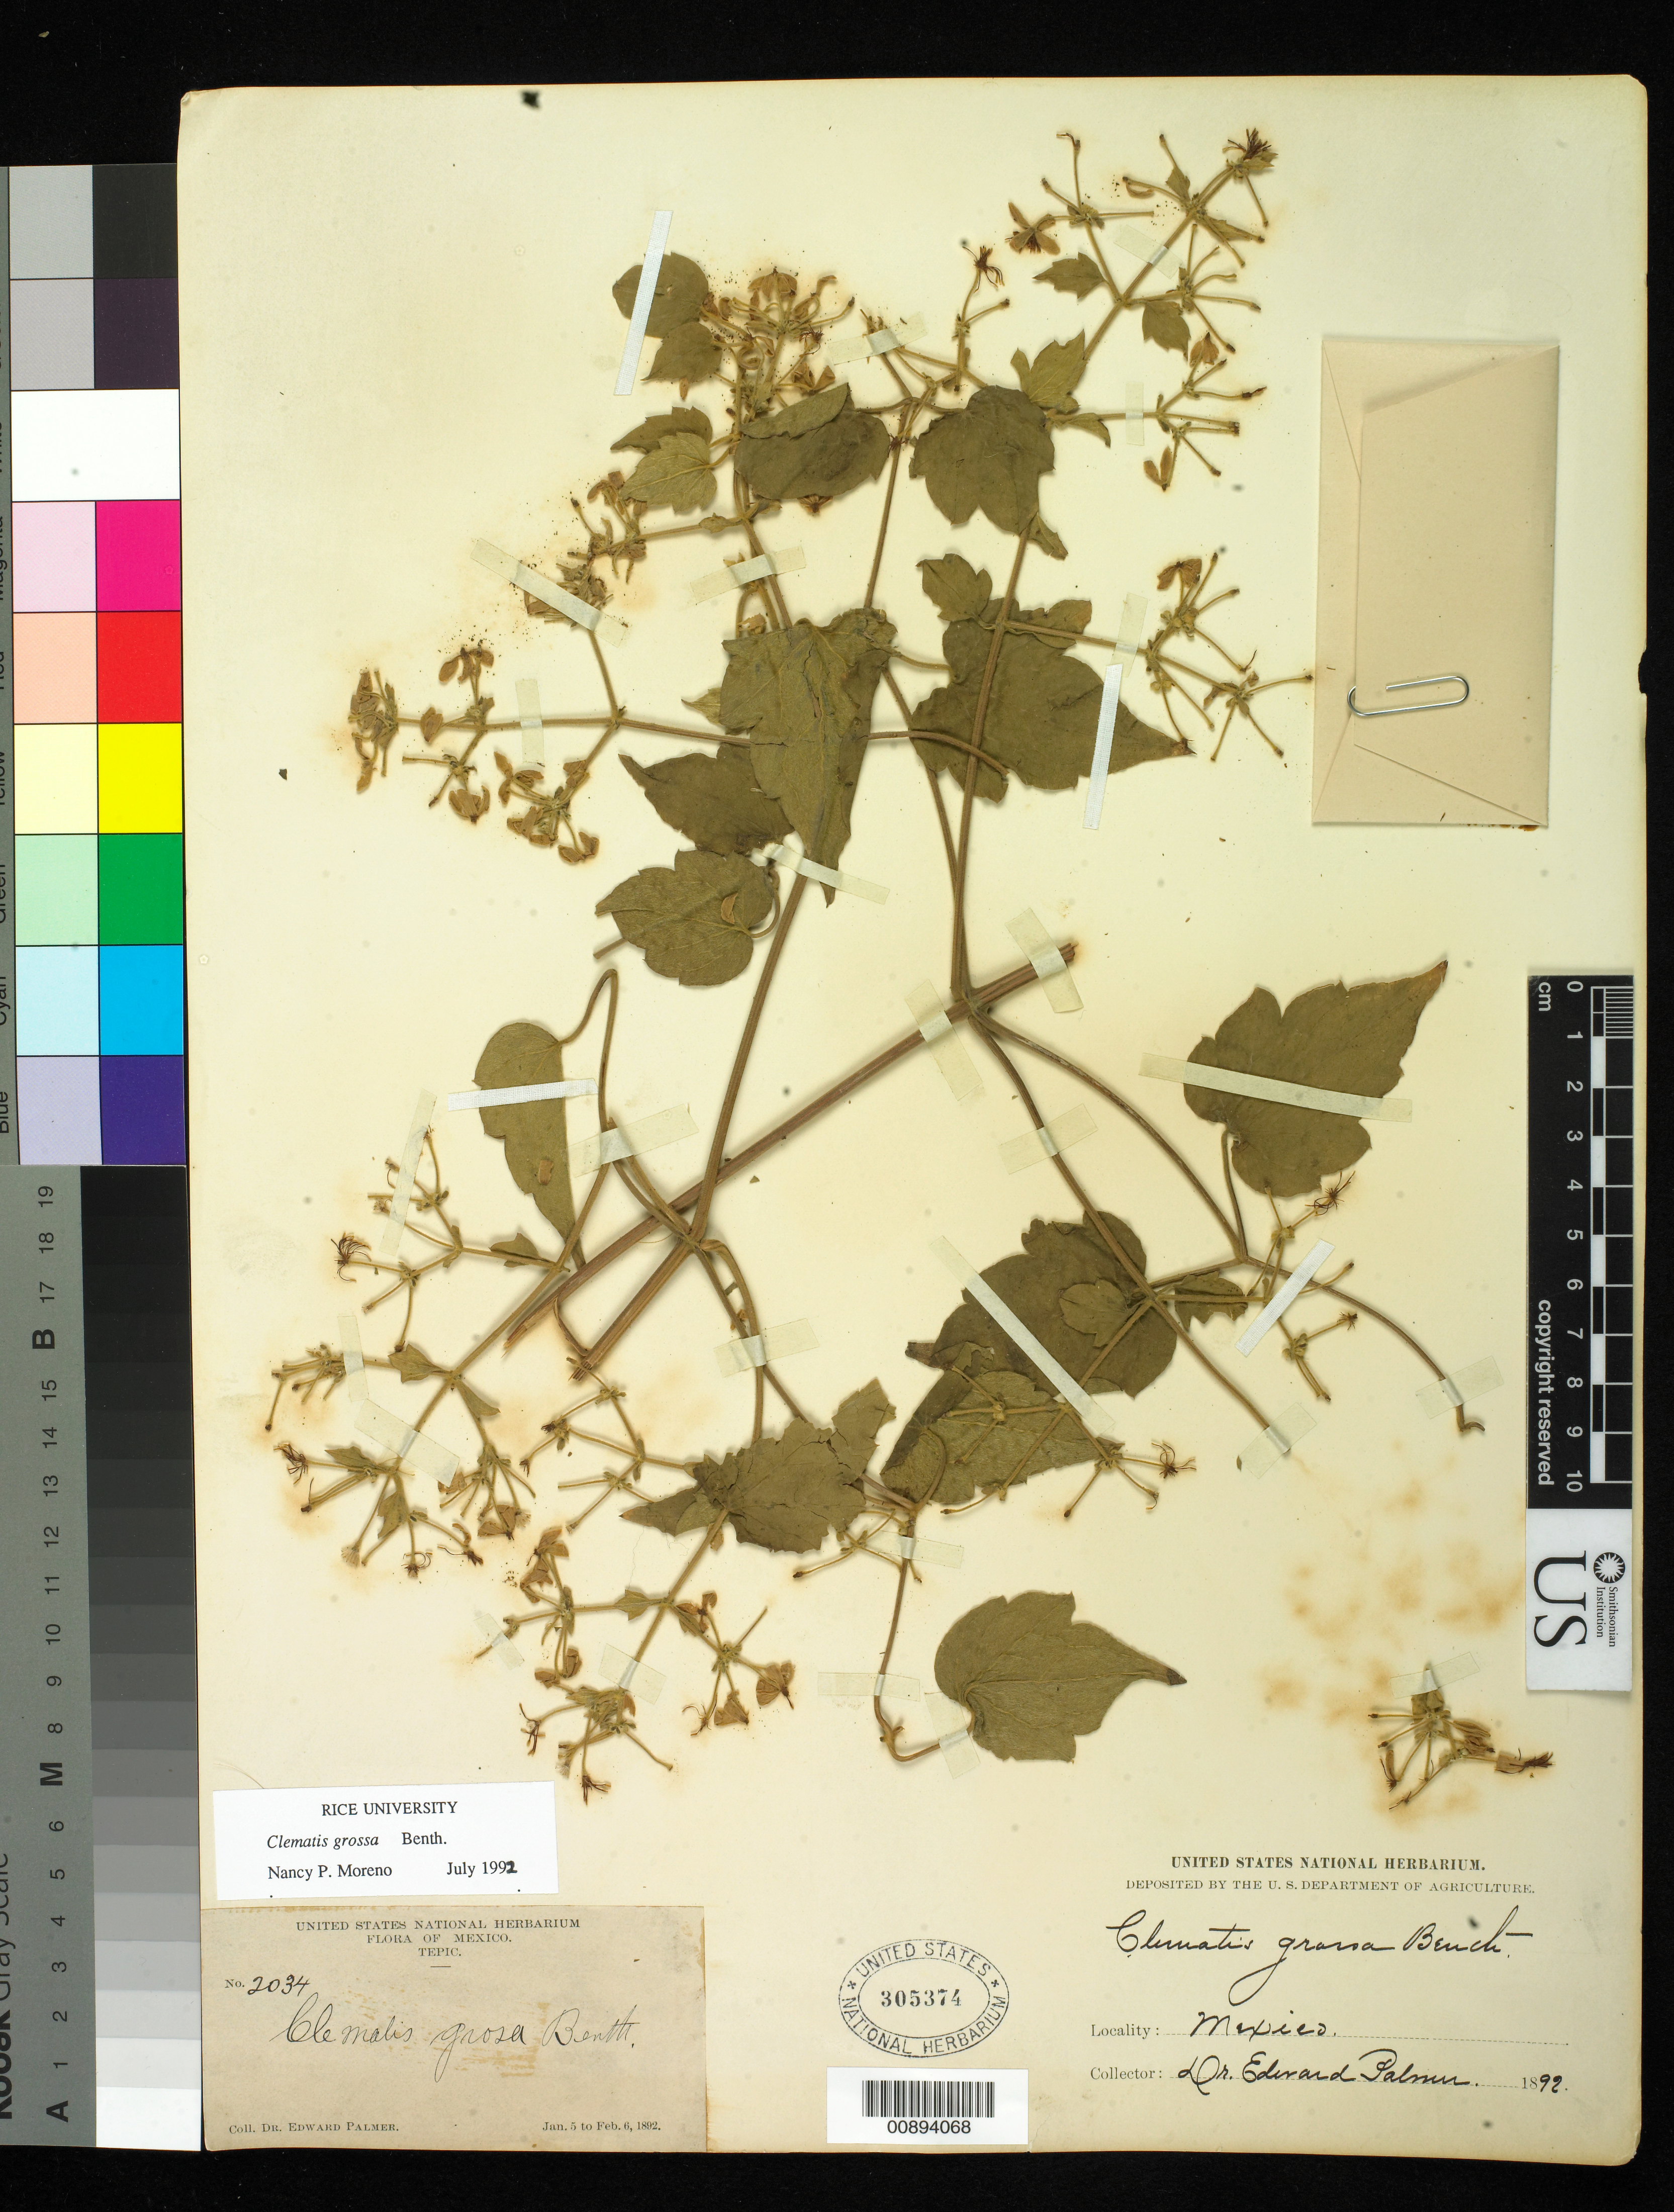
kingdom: Plantae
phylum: Tracheophyta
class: Magnoliopsida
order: Ranunculales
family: Ranunculaceae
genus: Clematis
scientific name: Clematis grossa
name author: Benth.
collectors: E. Palmer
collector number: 2034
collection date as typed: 05 Jan 1892 to 06 Feb 1892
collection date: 1892-01-05/1892-02-06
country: Mexico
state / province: Nayarit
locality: Tepic, Nayarit.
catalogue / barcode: US 305374